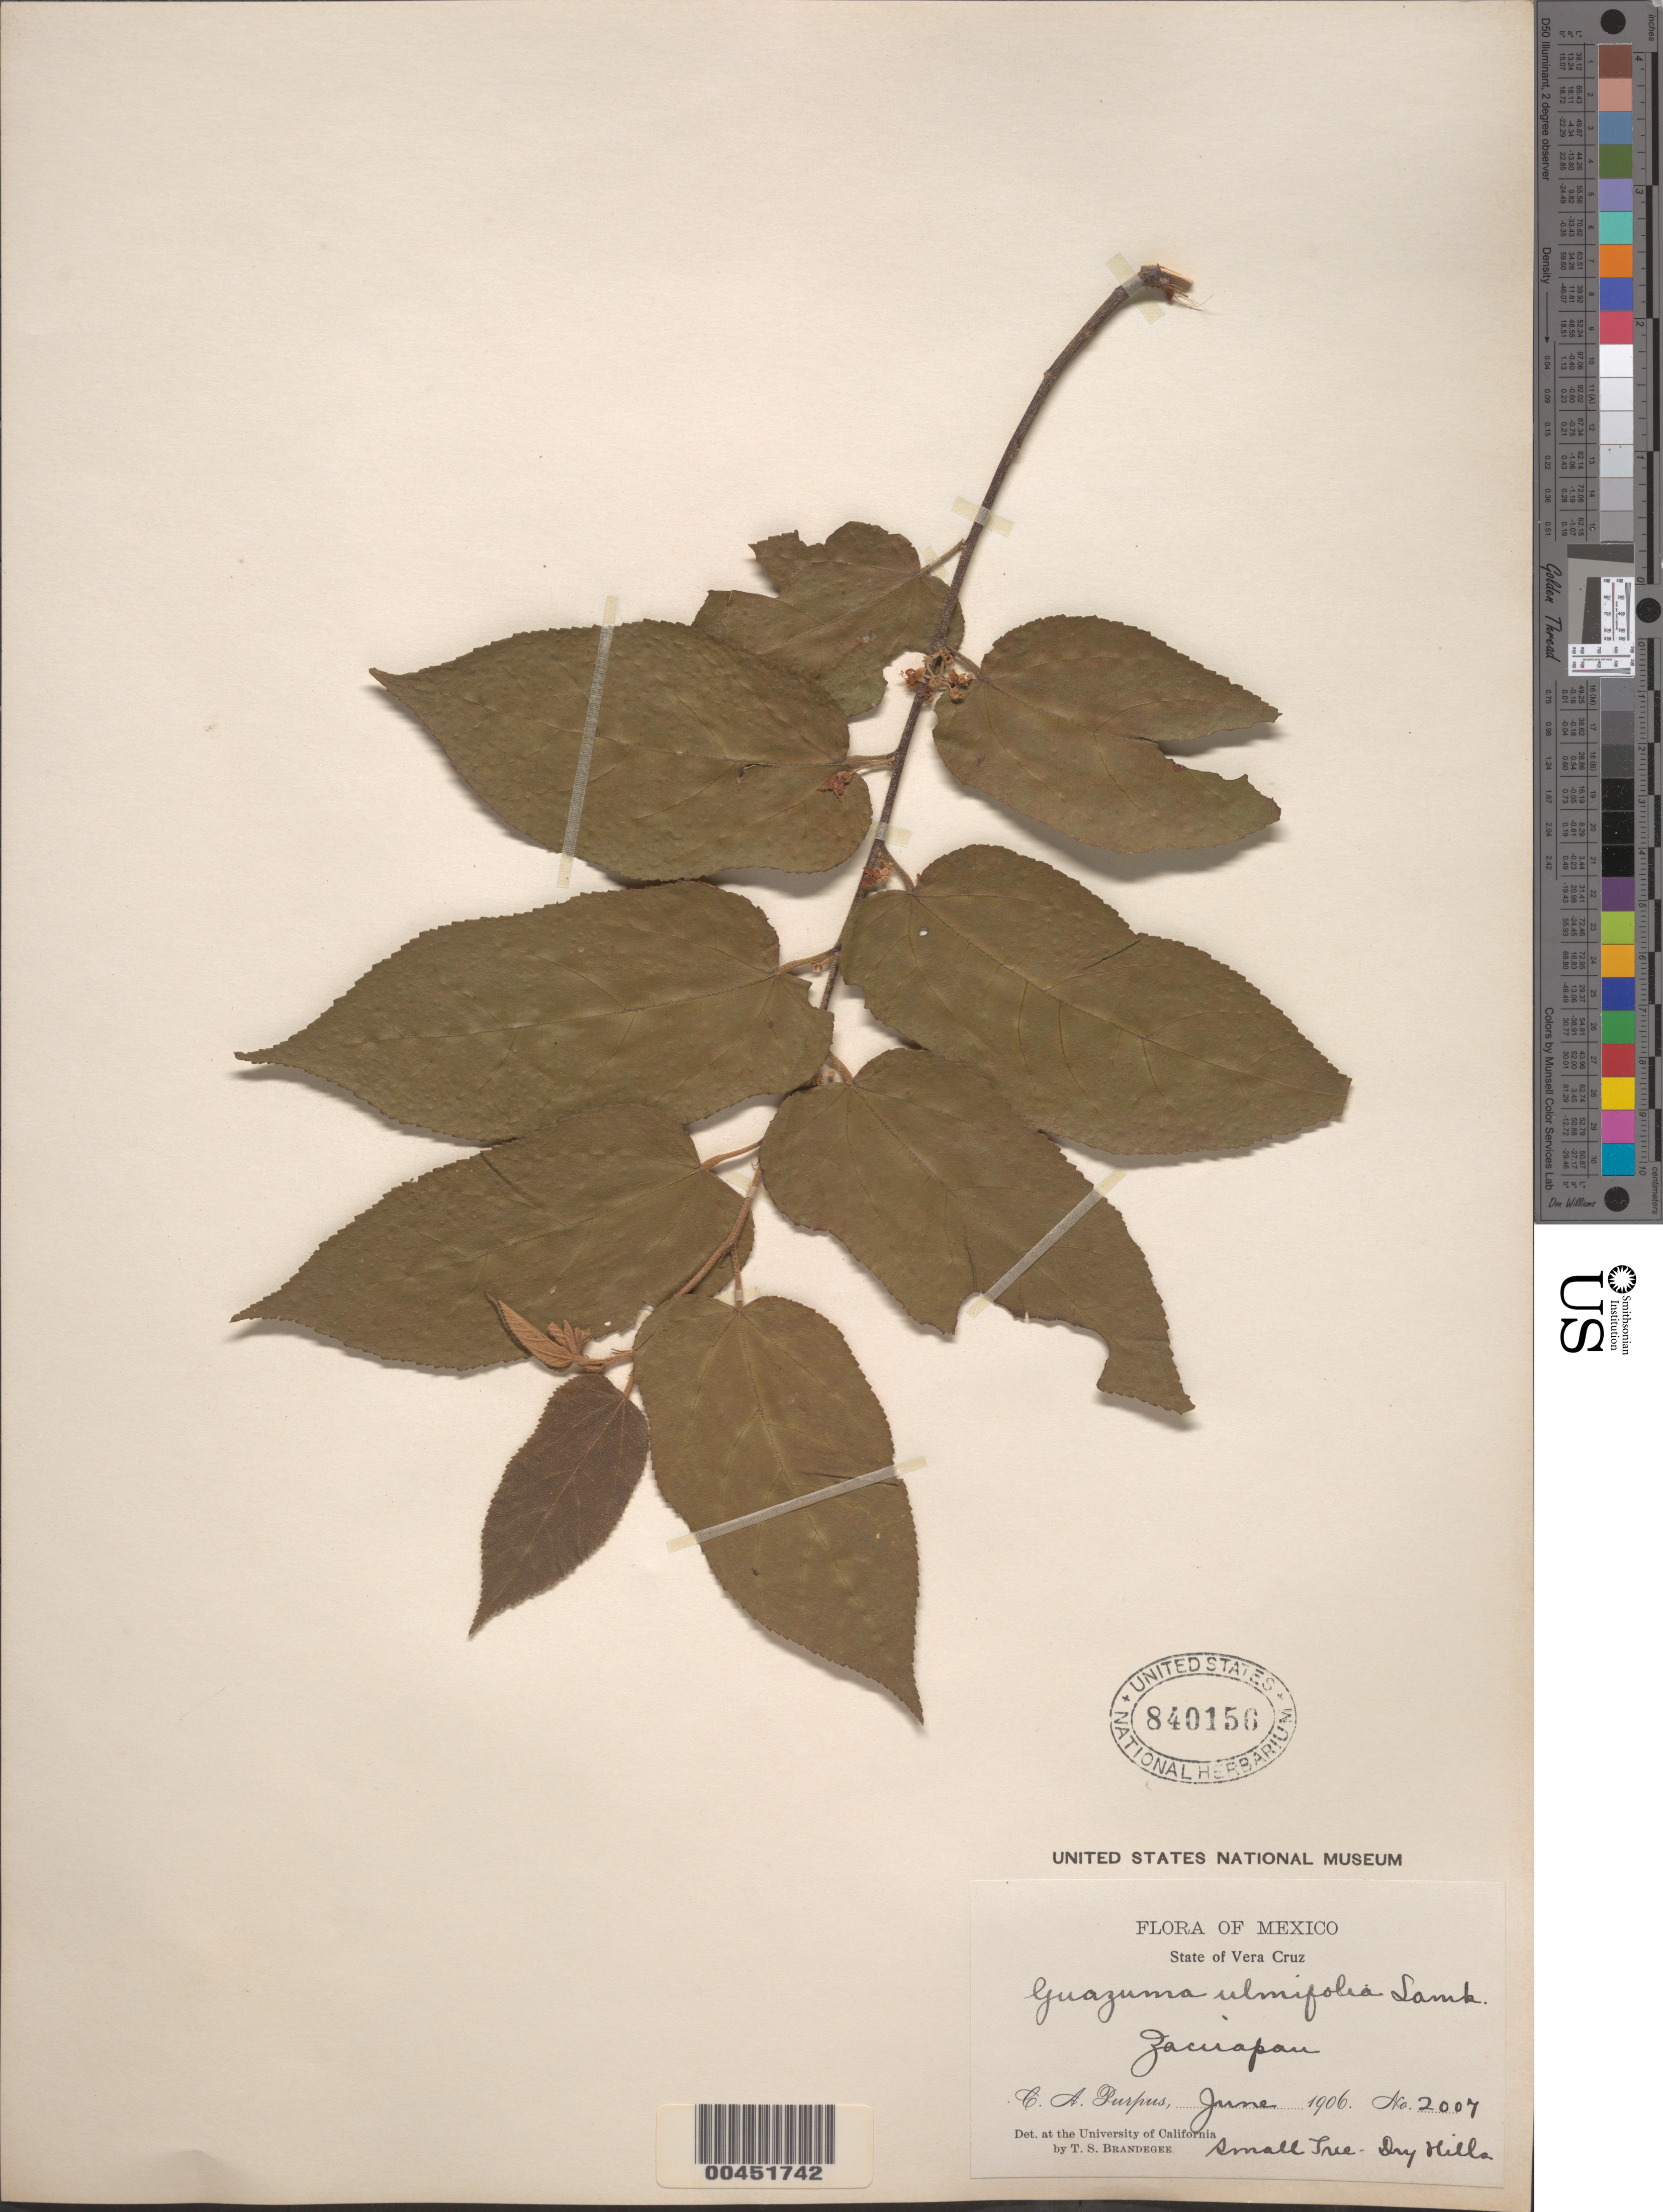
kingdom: Plantae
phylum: Tracheophyta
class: Magnoliopsida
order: Malvales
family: Malvaceae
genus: Guazuma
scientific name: Guazuma ulmifolia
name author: Lam.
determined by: Brandegee, Townsend S.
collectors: C. A. Purpus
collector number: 2007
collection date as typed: Jun 1906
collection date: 1906-06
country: Mexico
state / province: Veracruz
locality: Zacuapan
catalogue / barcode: US 840156